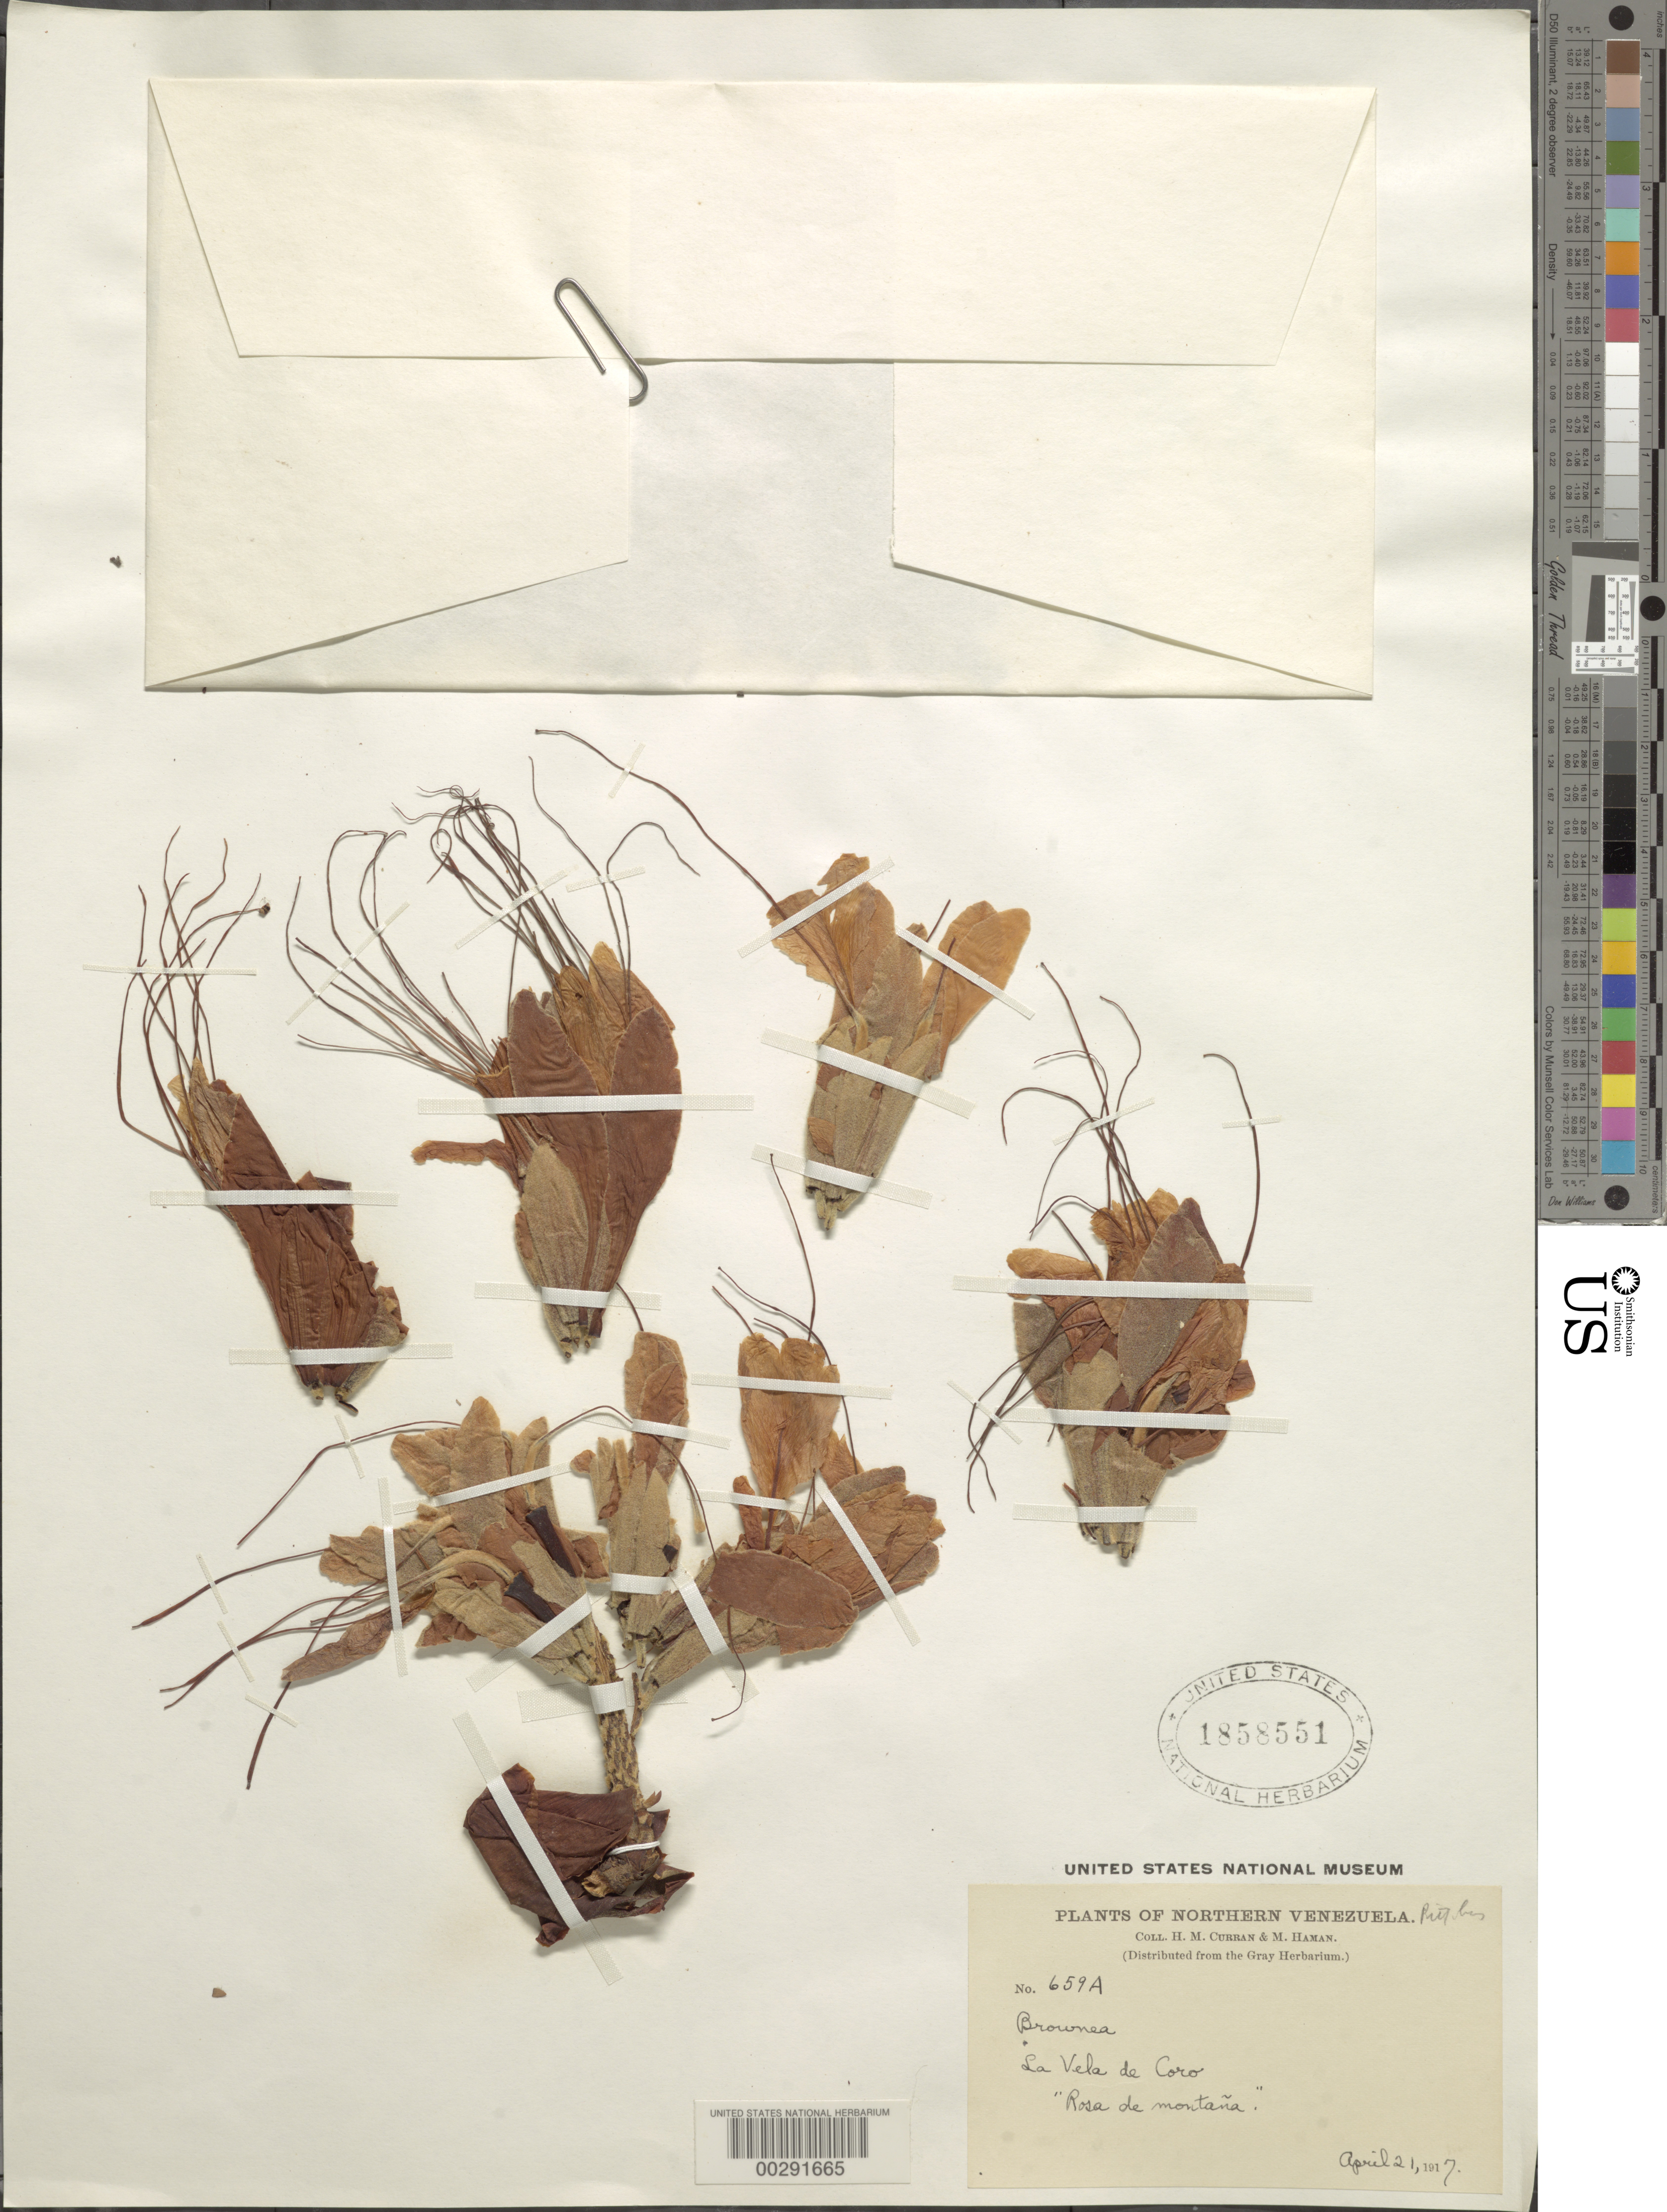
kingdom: Plantae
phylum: Tracheophyta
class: Magnoliopsida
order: Fabales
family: Fabaceae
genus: Brownea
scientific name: Brownea sp.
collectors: H. M. Curran & M. Haman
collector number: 659a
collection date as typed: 21 Apr 1917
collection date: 1917-04-21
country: Venezuela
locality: La vela de coro; northern venezuela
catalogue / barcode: US 1858551